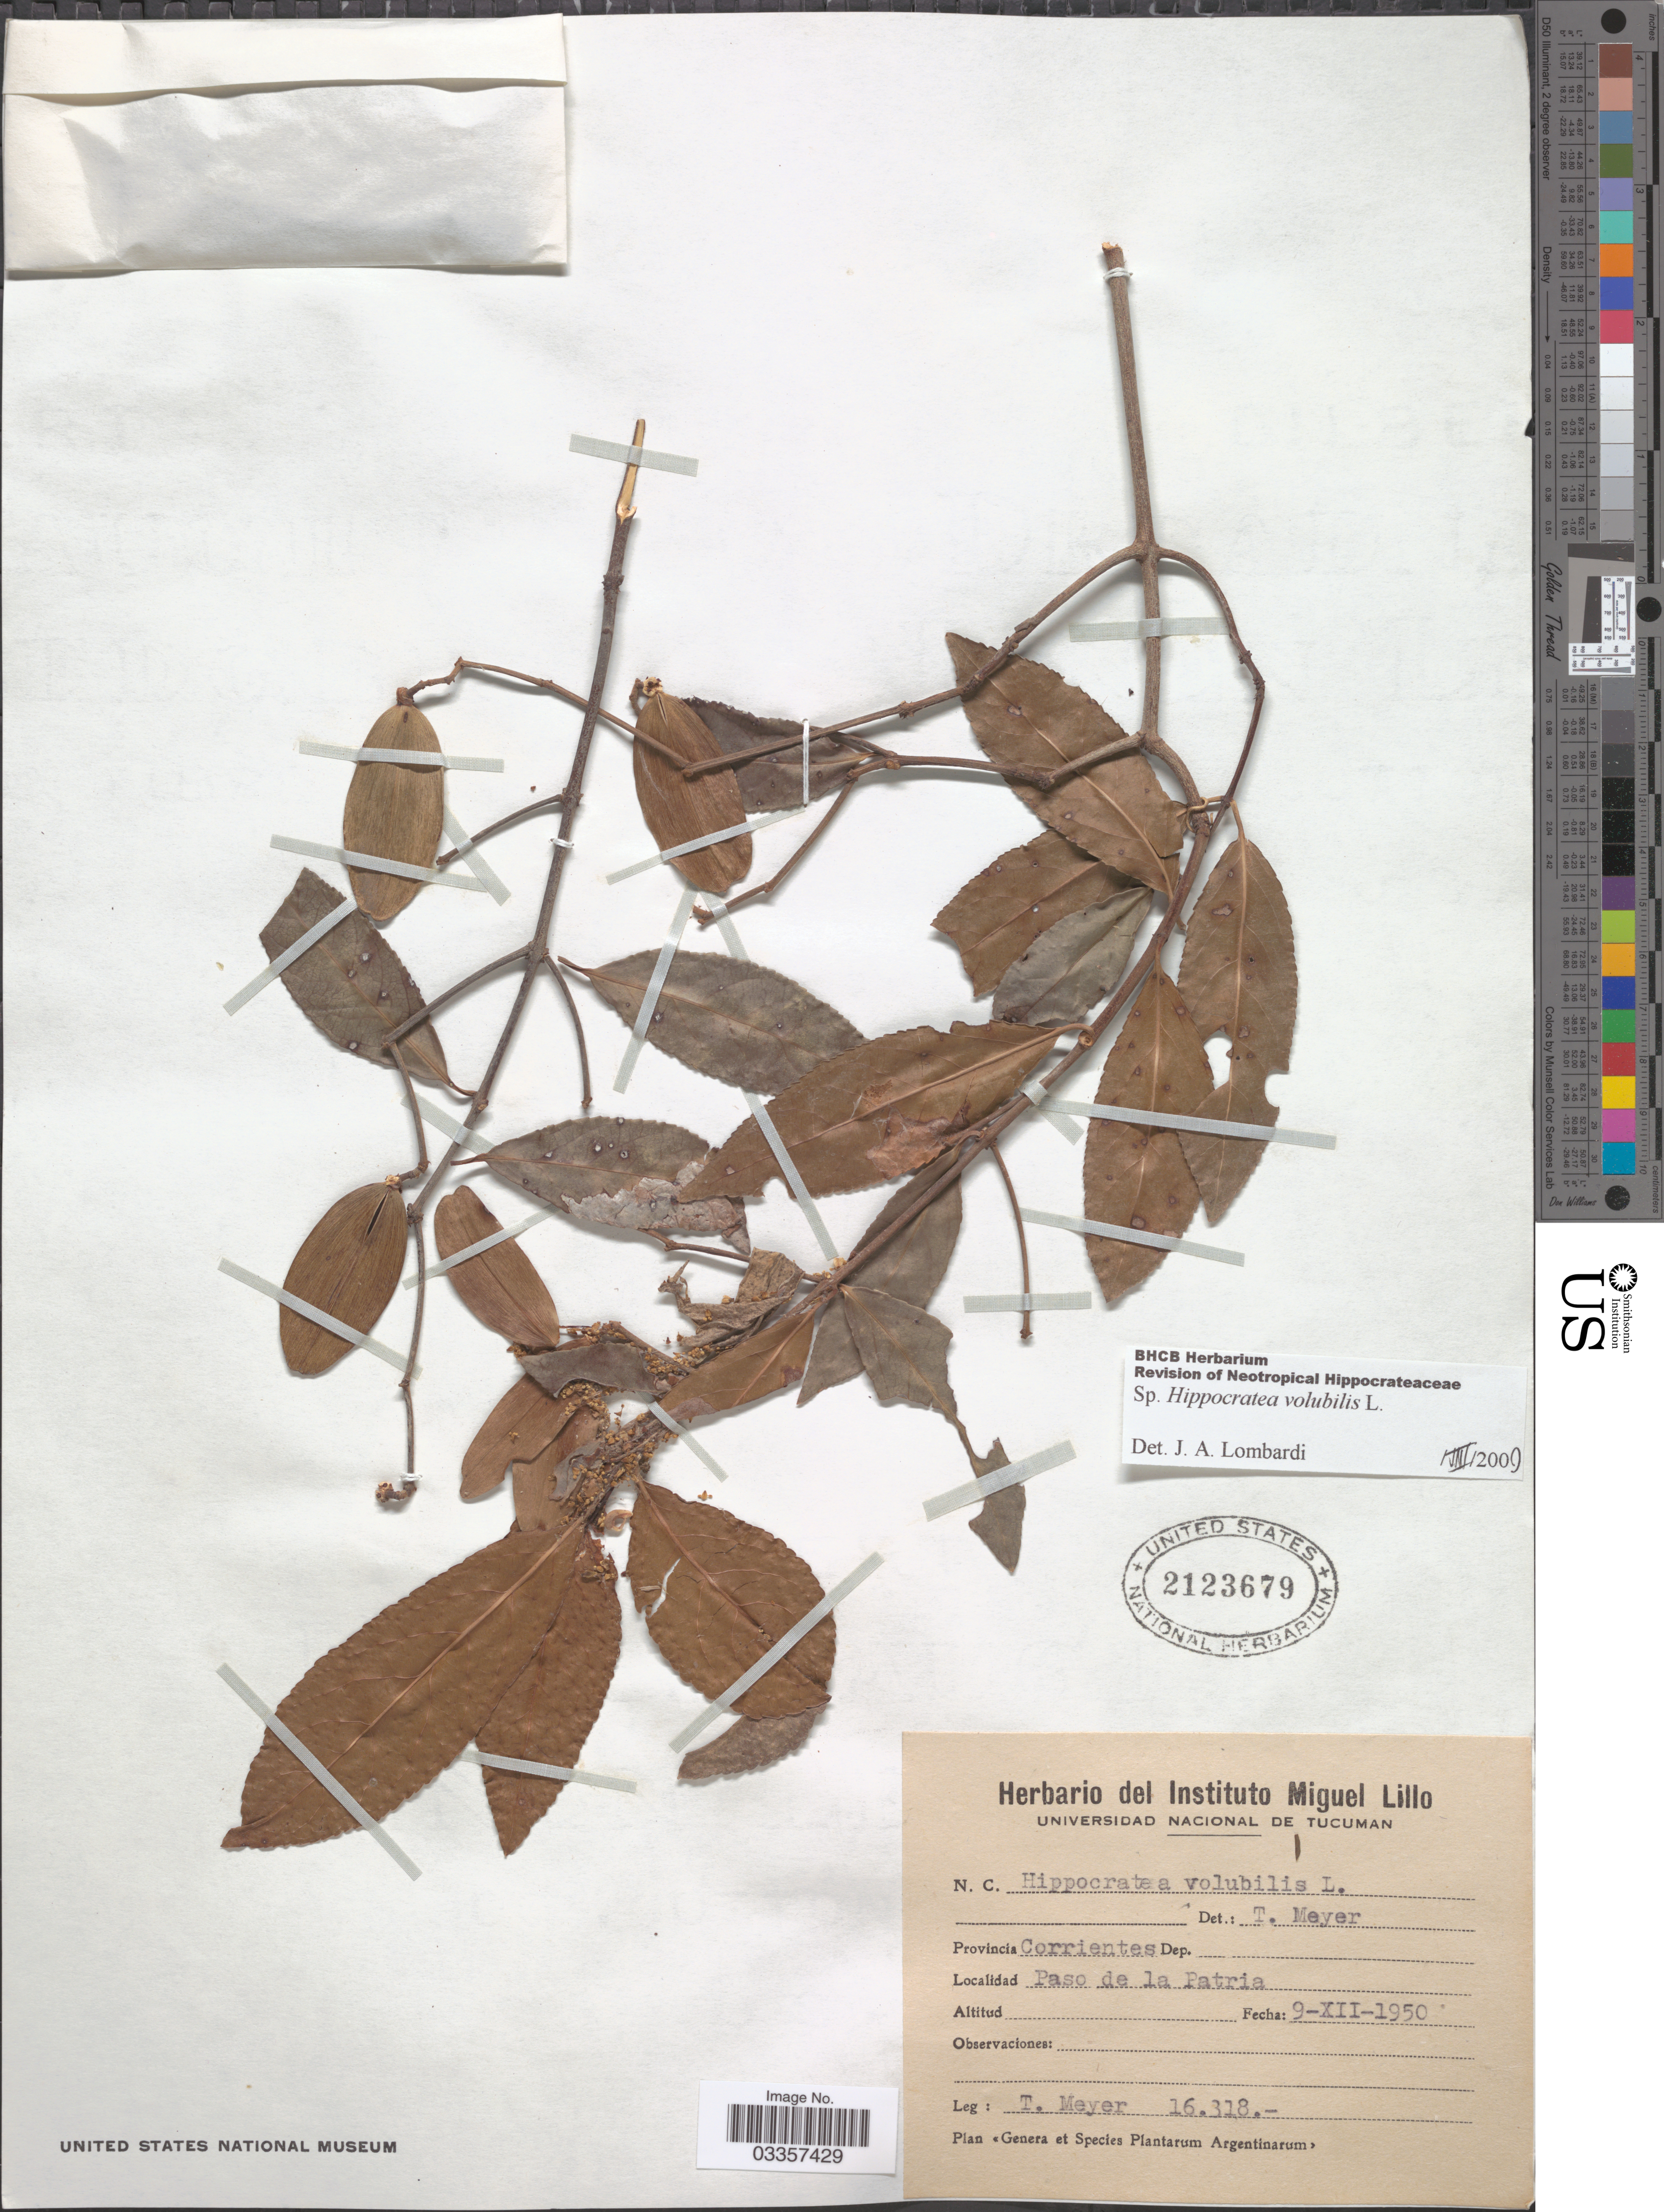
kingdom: Plantae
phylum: Tracheophyta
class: Magnoliopsida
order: Celastrales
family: Celastraceae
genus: Hippocratea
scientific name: Hippocratea volubilis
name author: L.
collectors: T. Meyer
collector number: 16318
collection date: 1950-12-09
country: Argentina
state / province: Corrientes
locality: Paso de la Patria.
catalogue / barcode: US 2123679